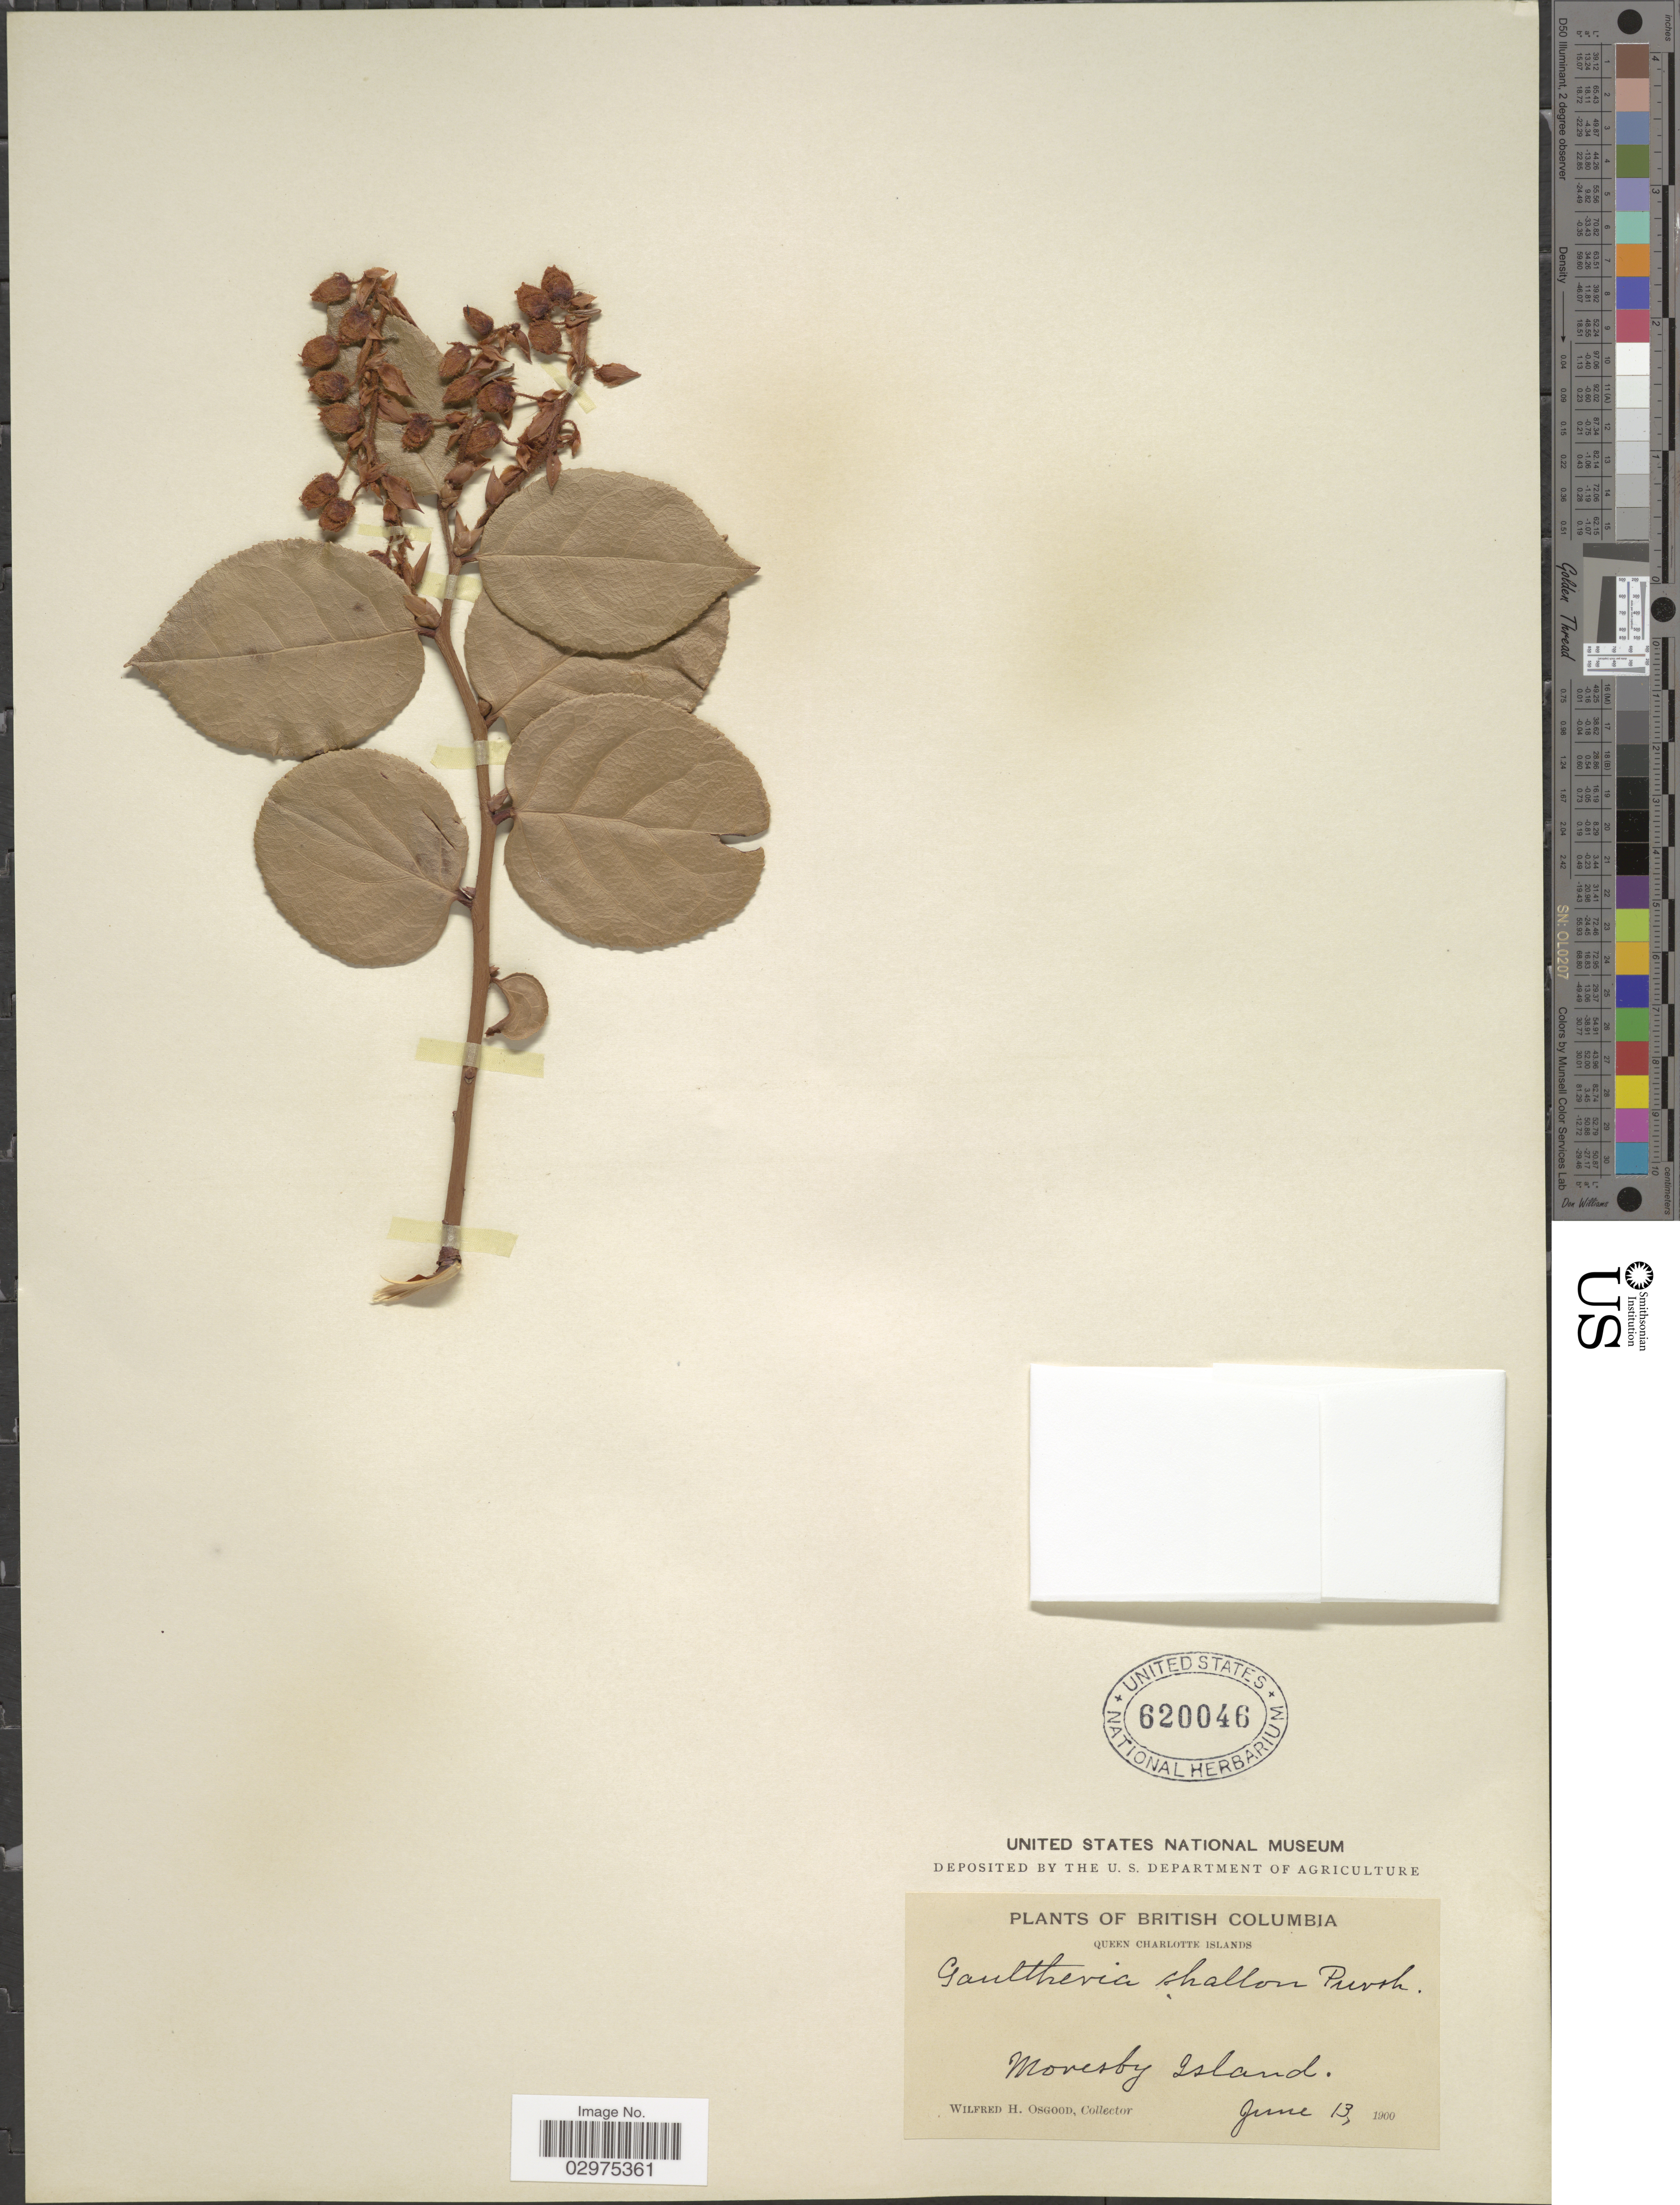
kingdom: Plantae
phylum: Tracheophyta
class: Magnoliopsida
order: Ericales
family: Ericaceae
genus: Gaultheria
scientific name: Gaultheria shallon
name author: Pursh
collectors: W. Osgood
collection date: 1900-06-13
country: Canada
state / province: British Columbia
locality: Queen Charlotte Islands, Moresby Island.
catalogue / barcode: US 620046